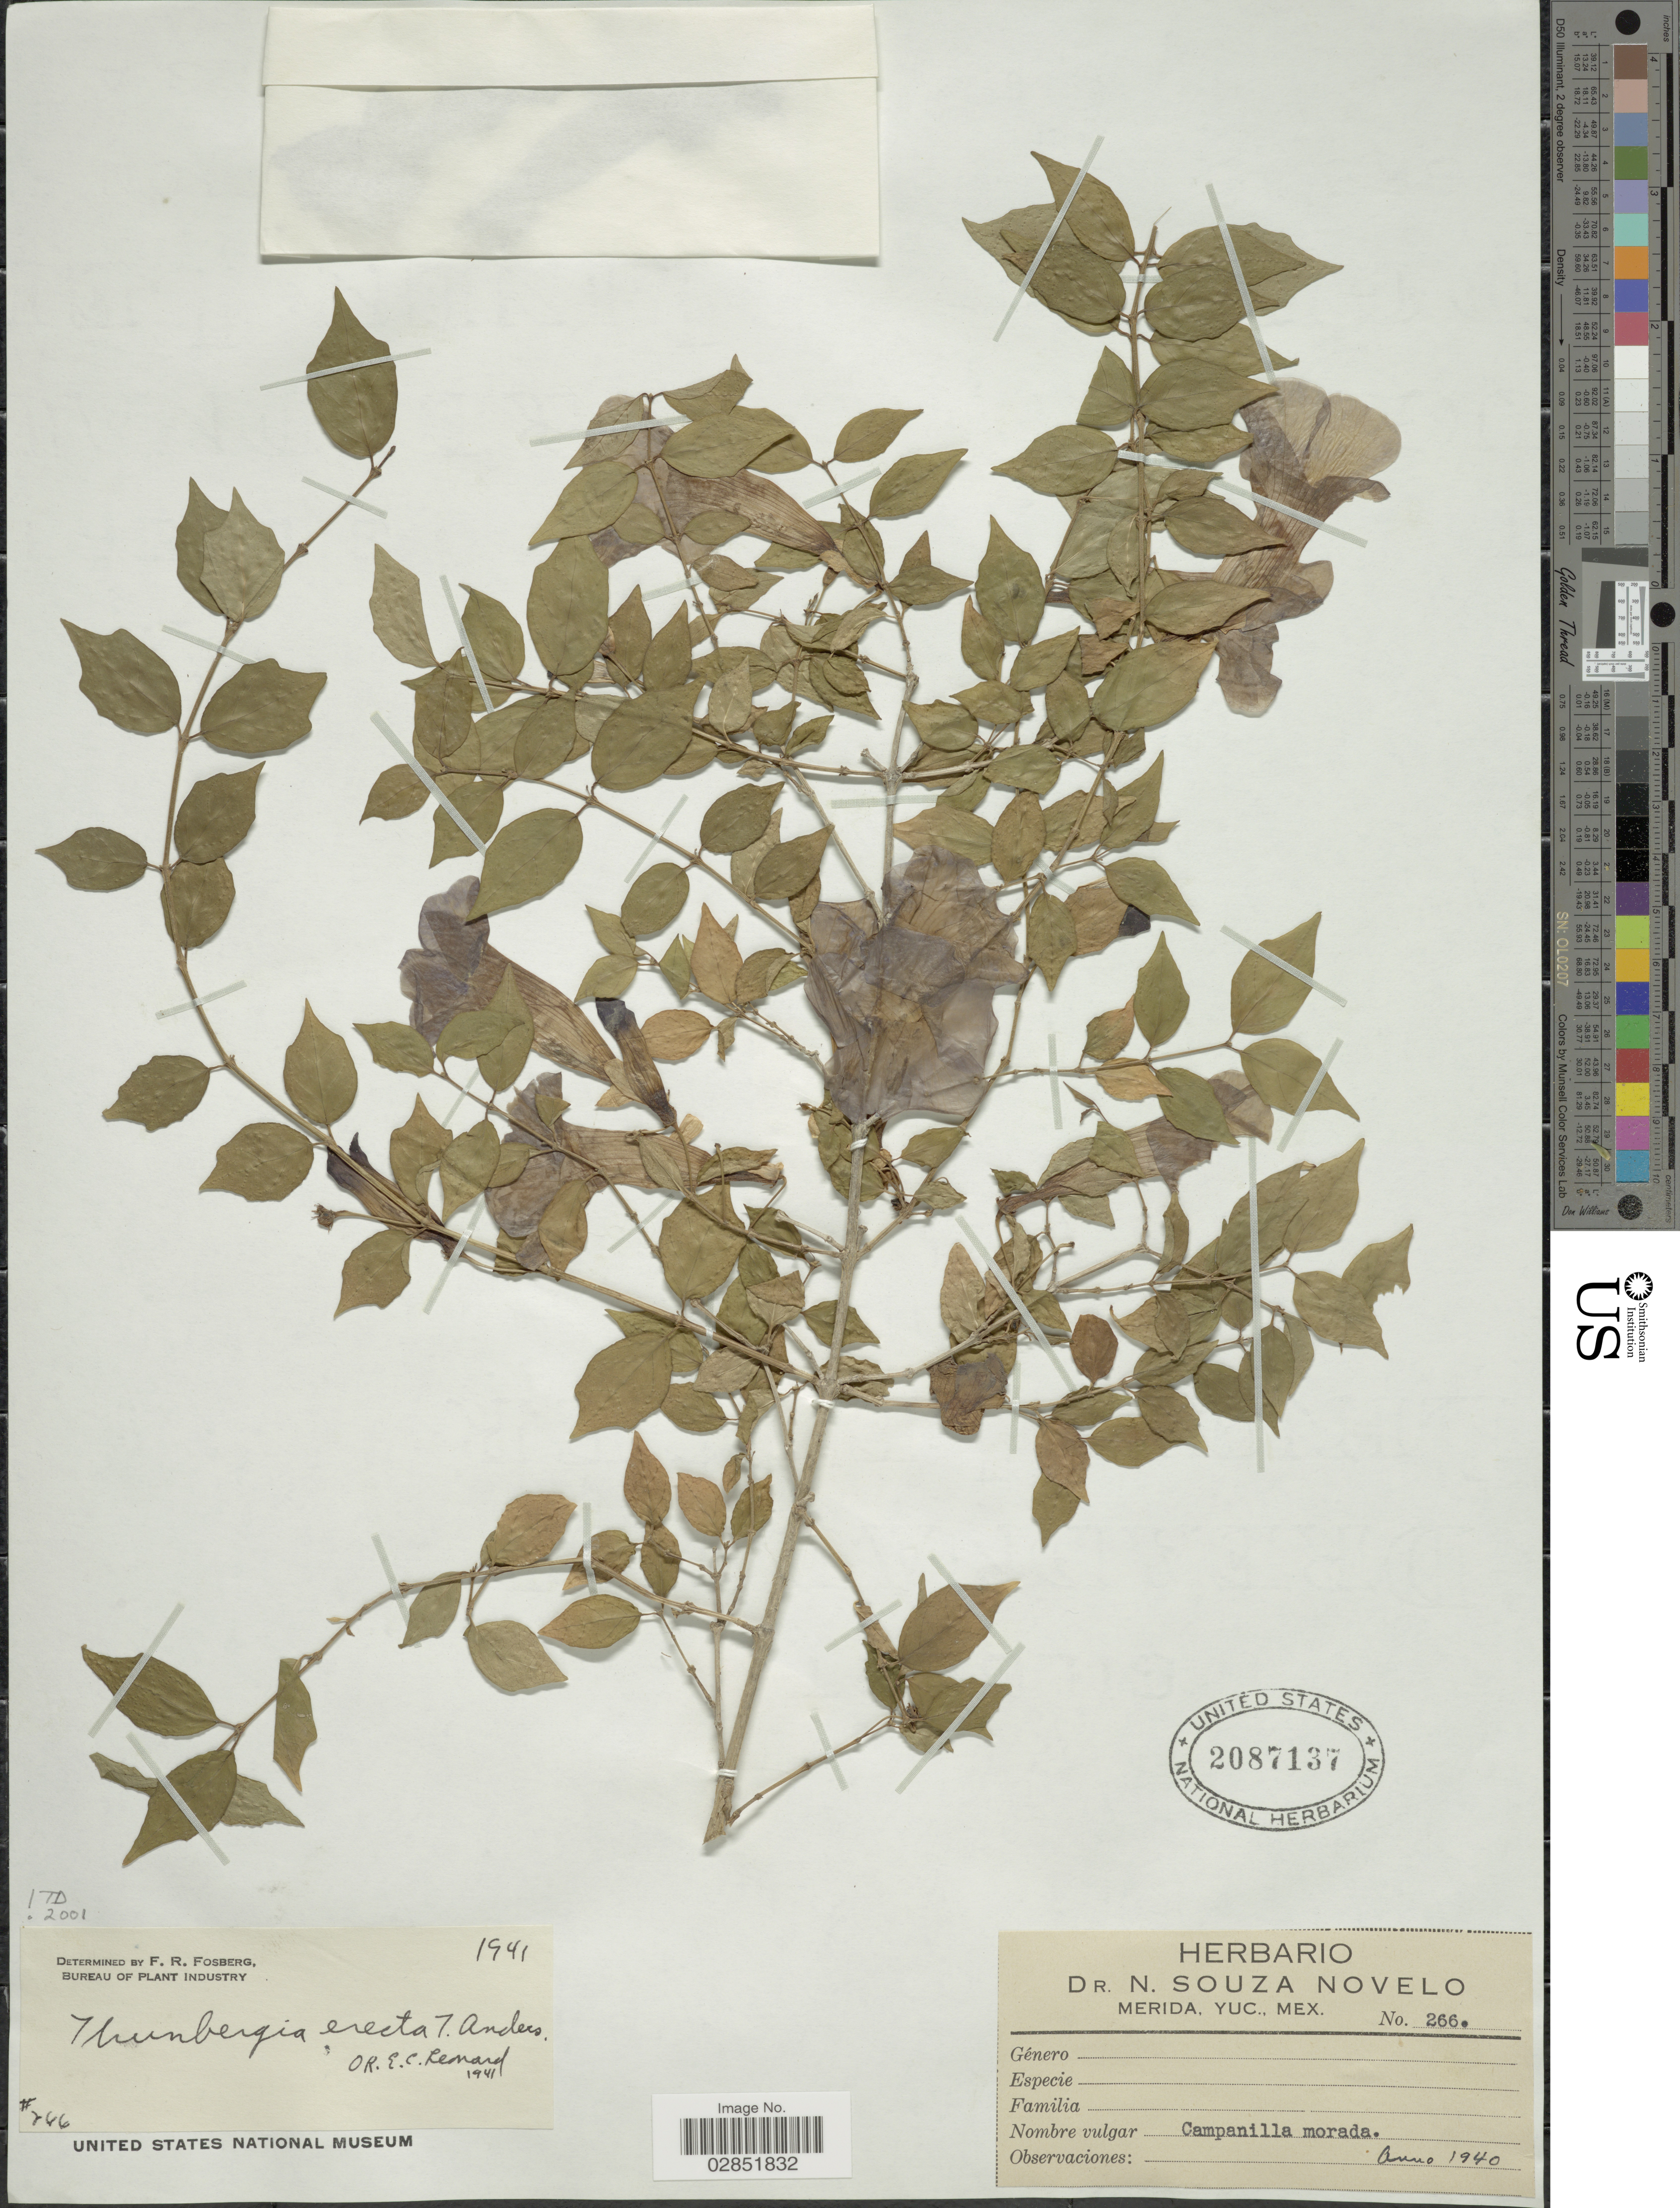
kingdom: Plantae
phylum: Tracheophyta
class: Magnoliopsida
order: Lamiales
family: Acanthaceae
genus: Thunbergia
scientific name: Thunbergia erecta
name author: (Benth.) T. Anderson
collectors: ex herb. Souza Novelo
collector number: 266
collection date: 1940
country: Mexico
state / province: Yucatán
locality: Merida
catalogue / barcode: US 2087137